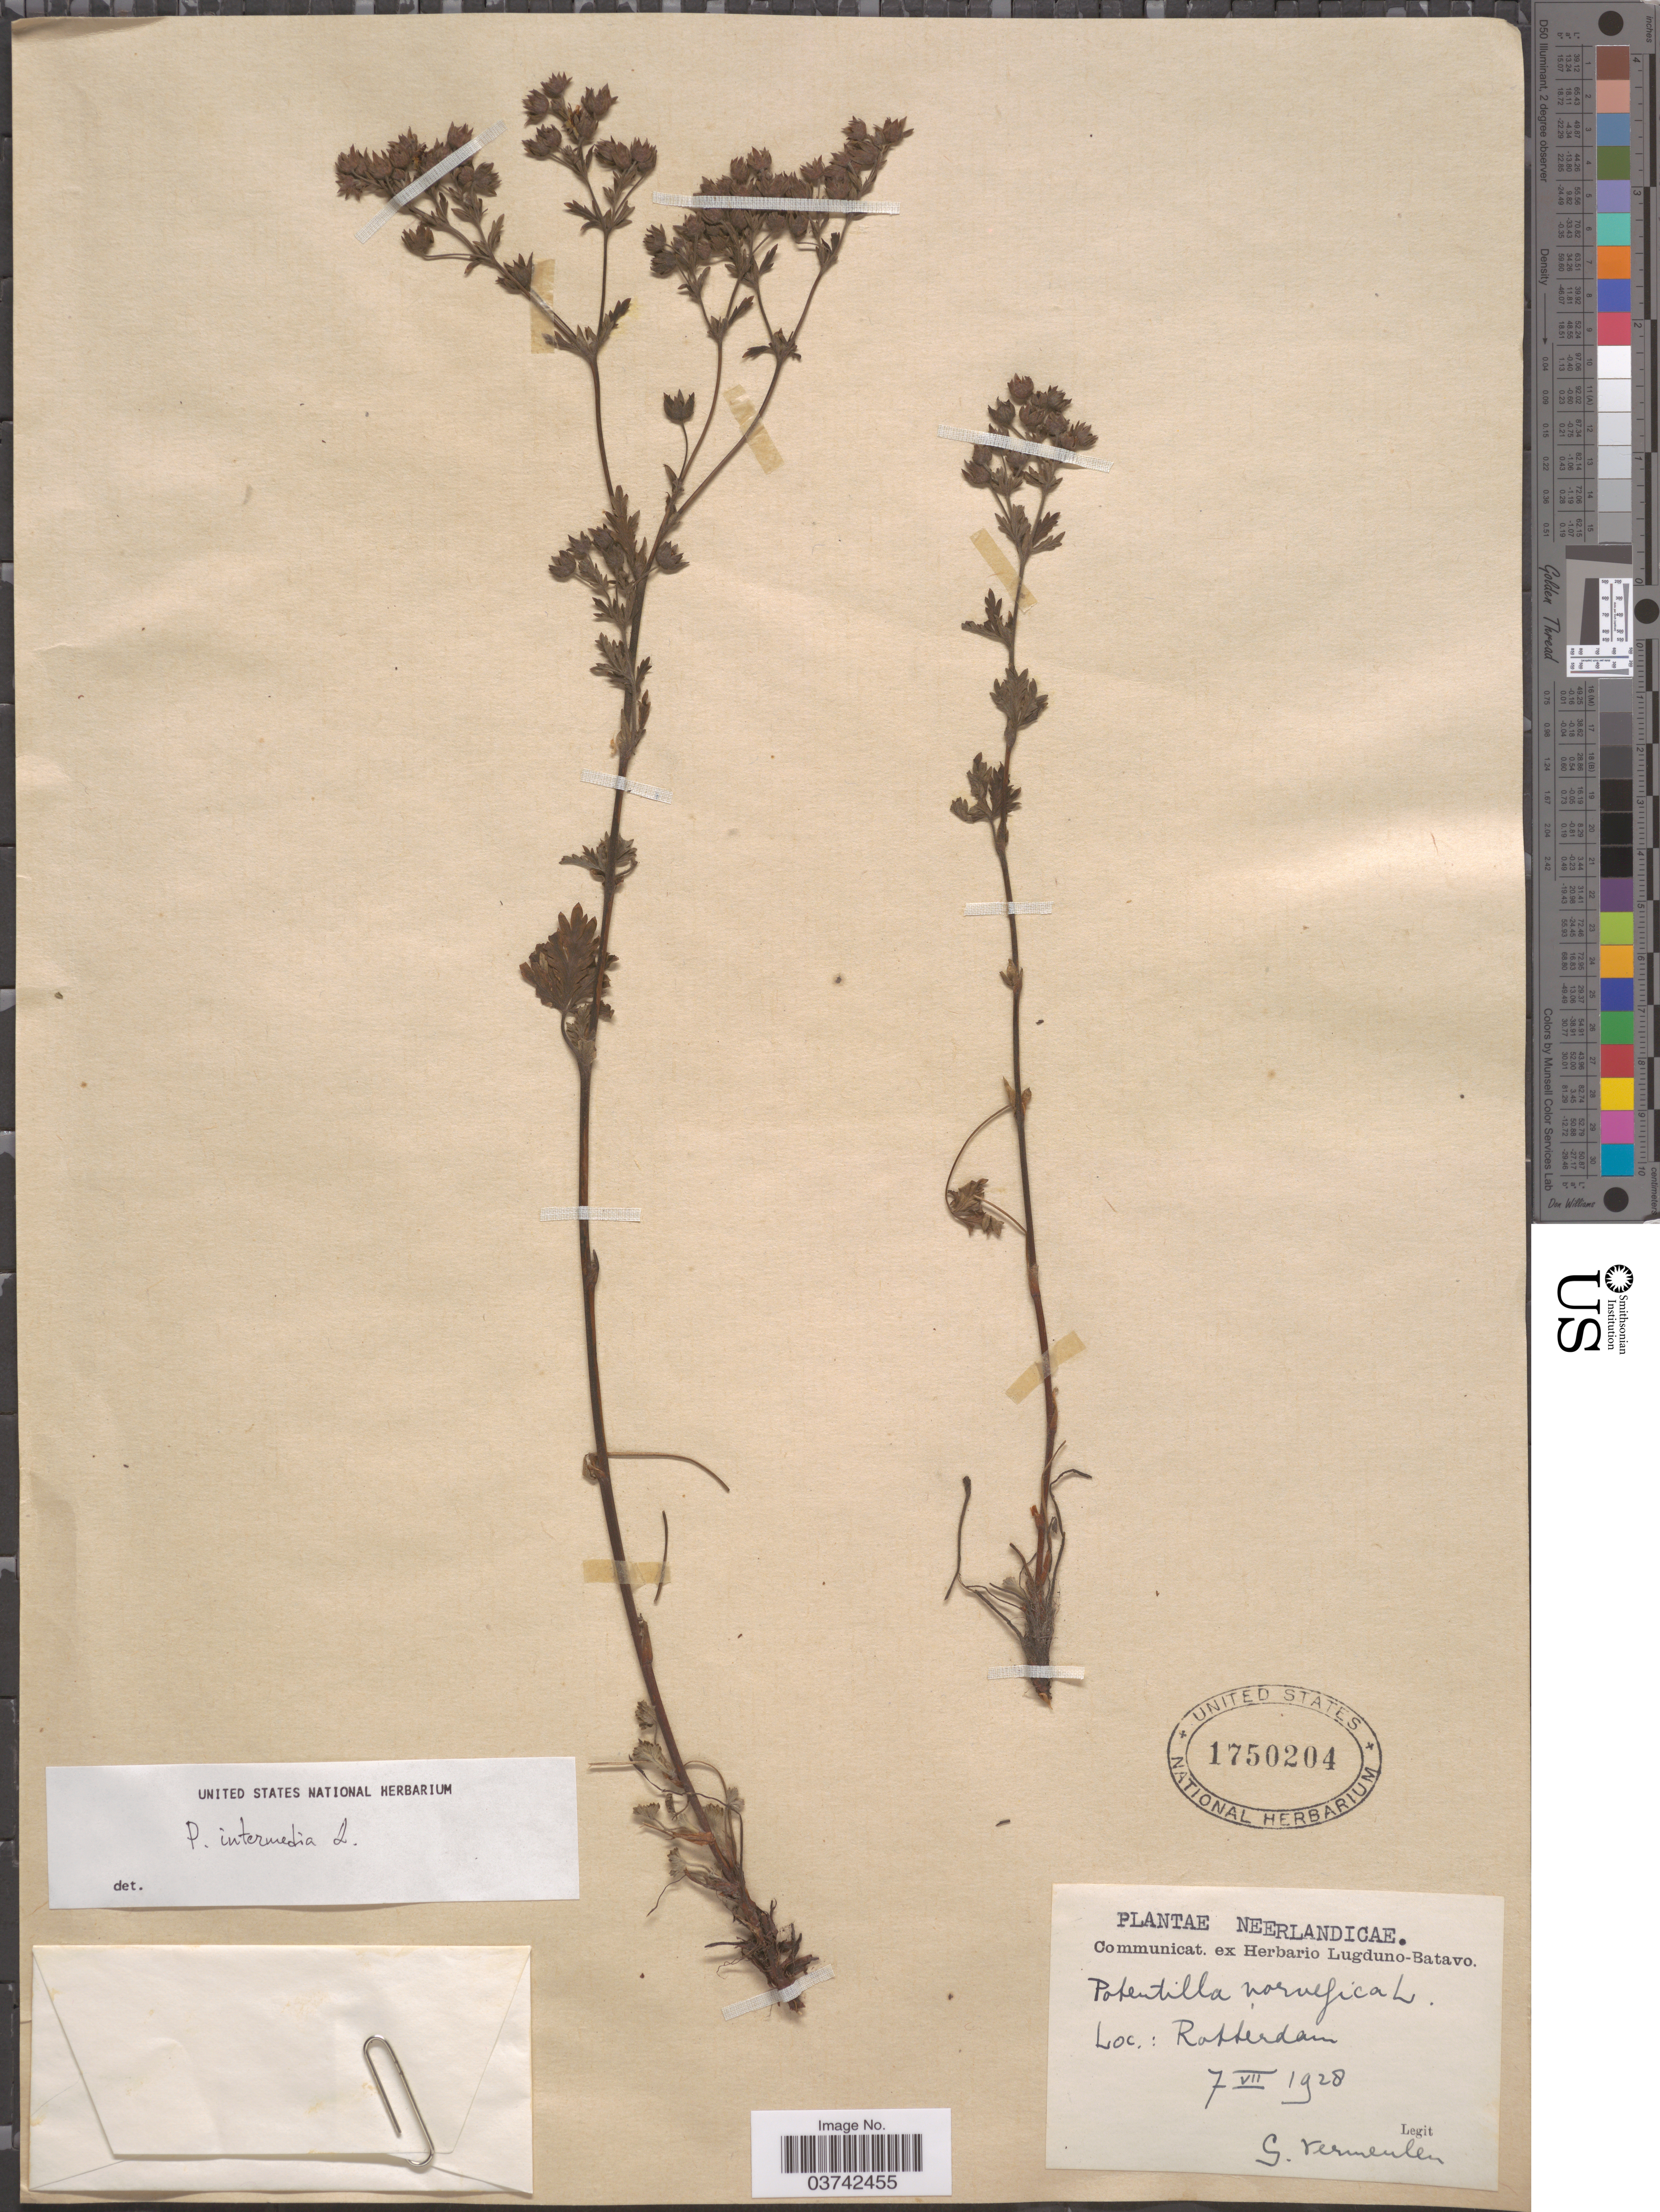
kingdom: Plantae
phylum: Tracheophyta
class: Magnoliopsida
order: Rosales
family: Rosaceae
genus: Potentilla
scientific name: Potentilla intermedia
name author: L.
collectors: G. Vermeulen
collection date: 1928-07-07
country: Netherlands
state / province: Zuid Holland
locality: Rotterdam.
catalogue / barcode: US 1750204